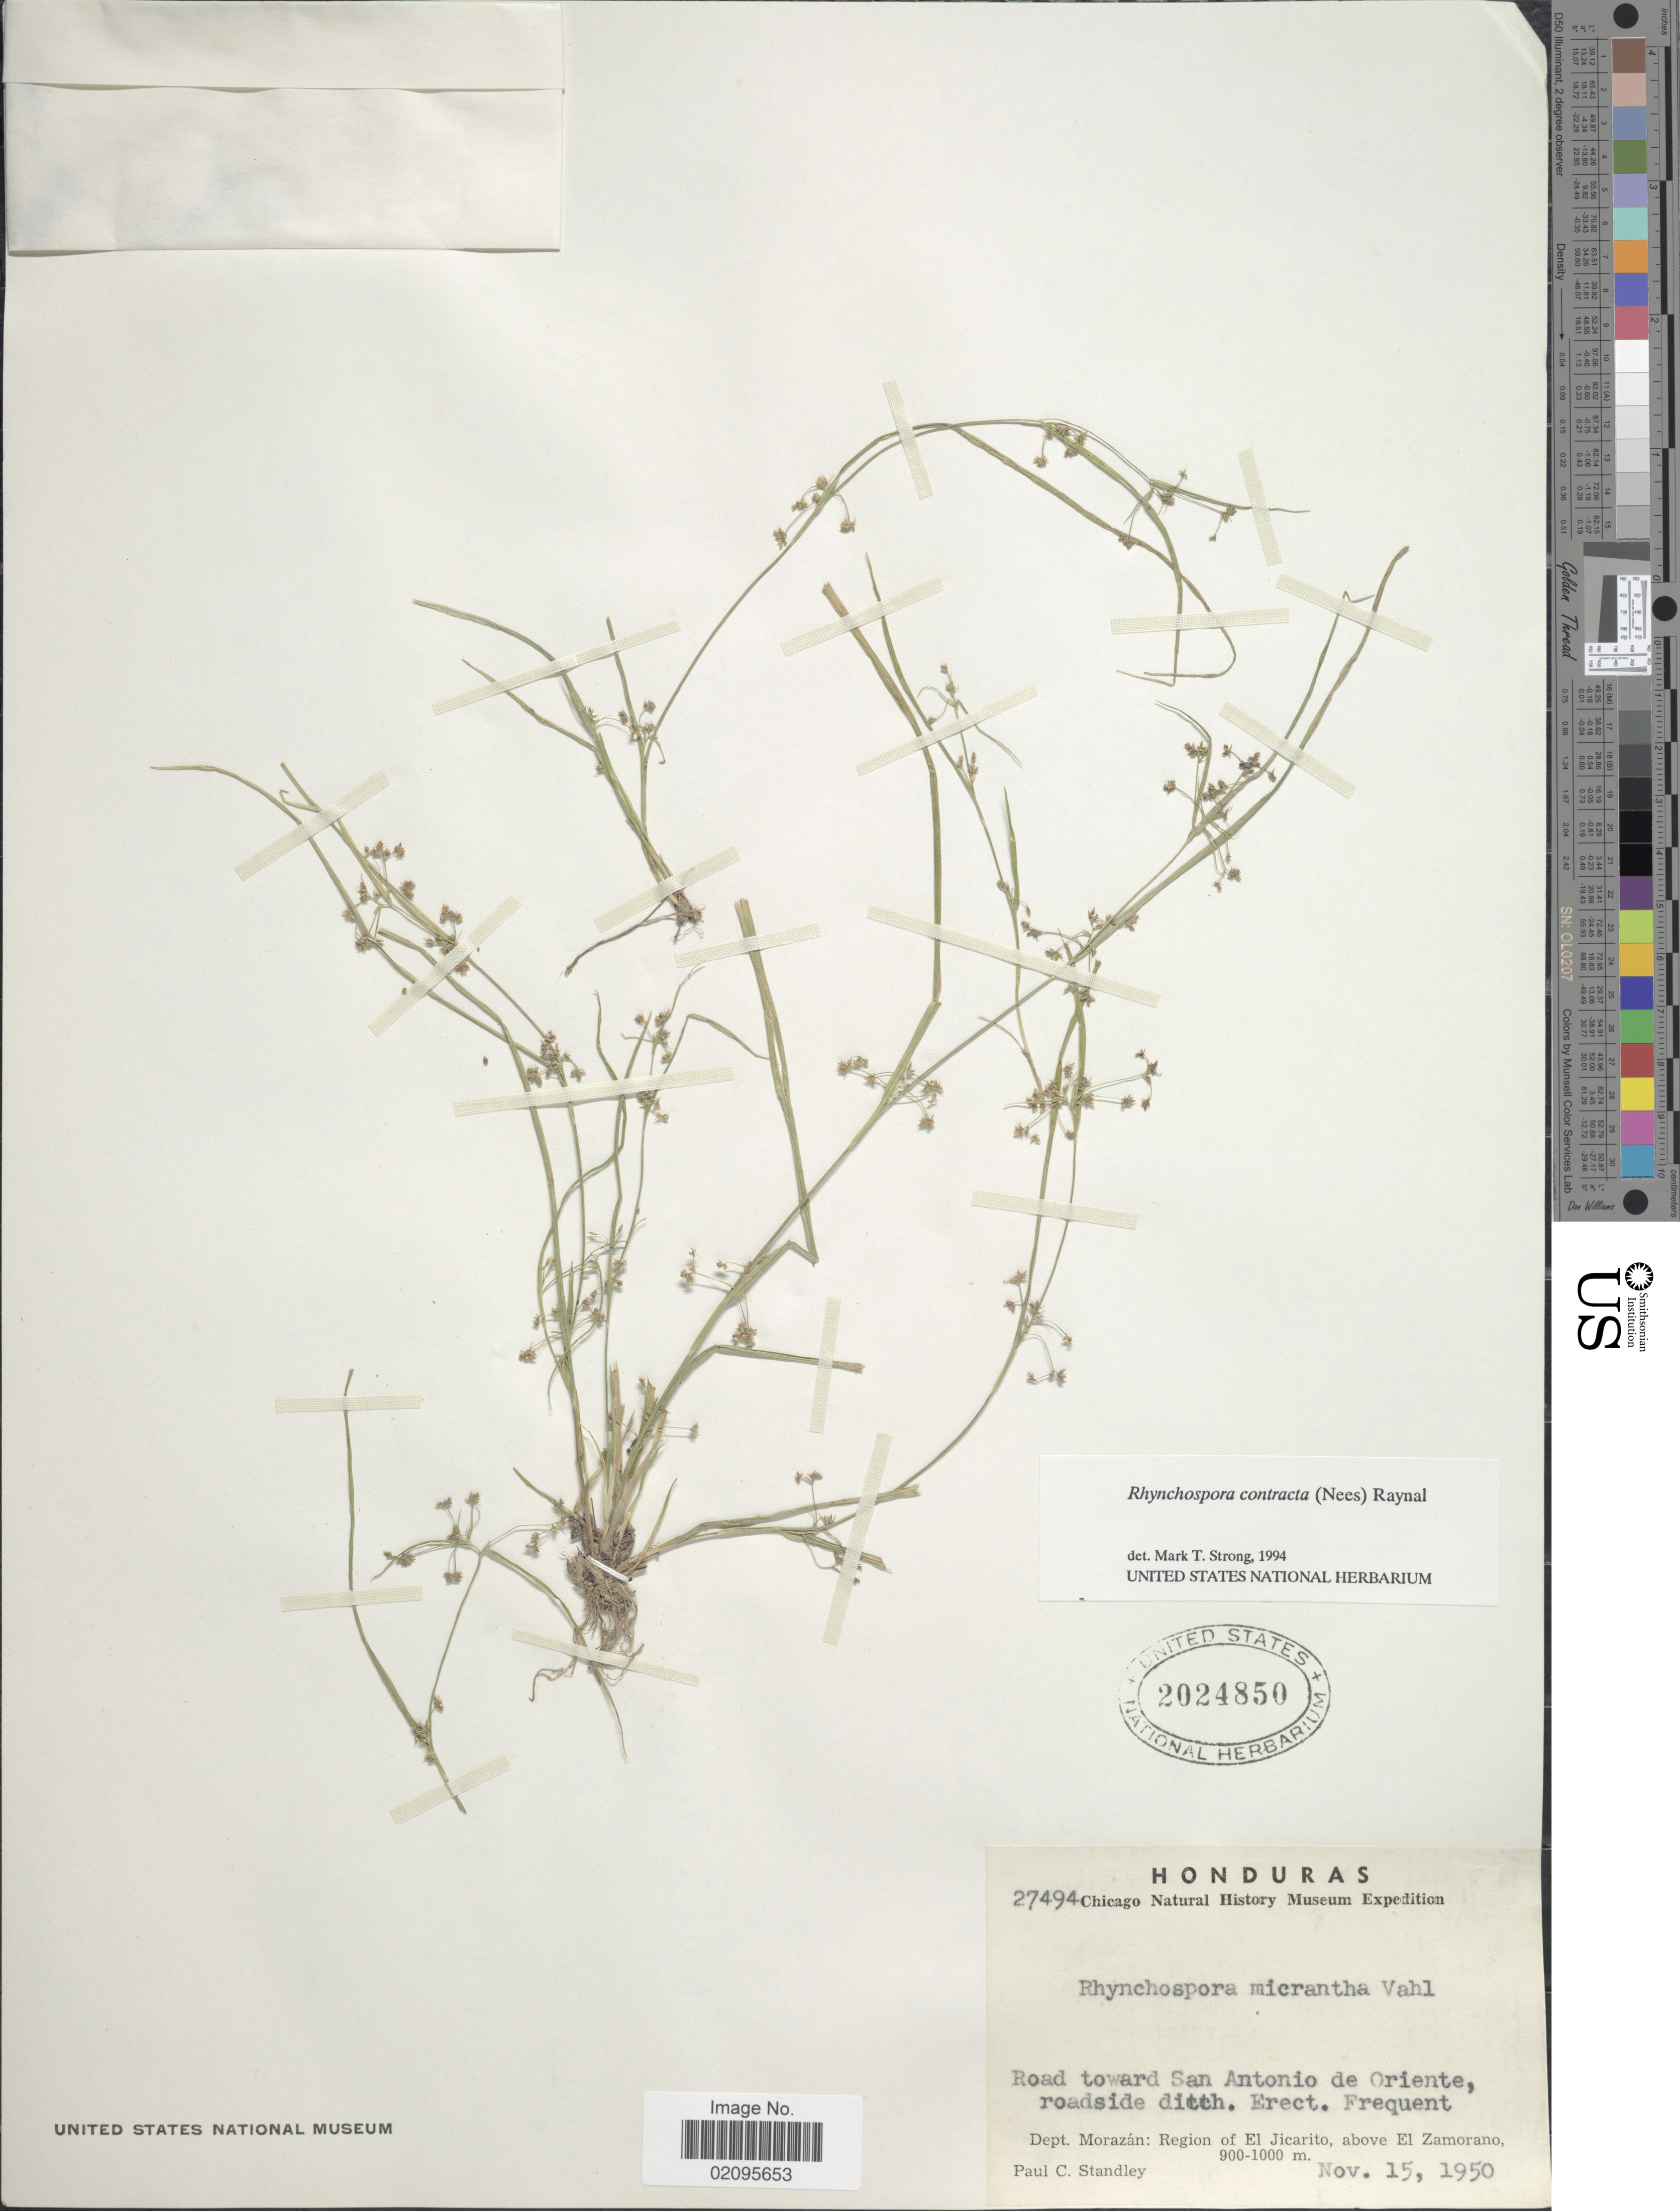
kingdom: Plantae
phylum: Tracheophyta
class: Liliopsida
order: Poales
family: Cyperaceae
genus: Rhynchospora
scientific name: Rhynchospora contracta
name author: (Nees) J. Raynal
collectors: P. C. Standley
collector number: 27494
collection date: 1950-11-15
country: Honduras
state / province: Fco. Morazán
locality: Road toward San Antonio de Oriente, roadside ditch, Dept. Morazan: Region of El Jicarito, above El Zamorano.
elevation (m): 900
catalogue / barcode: US 2024850